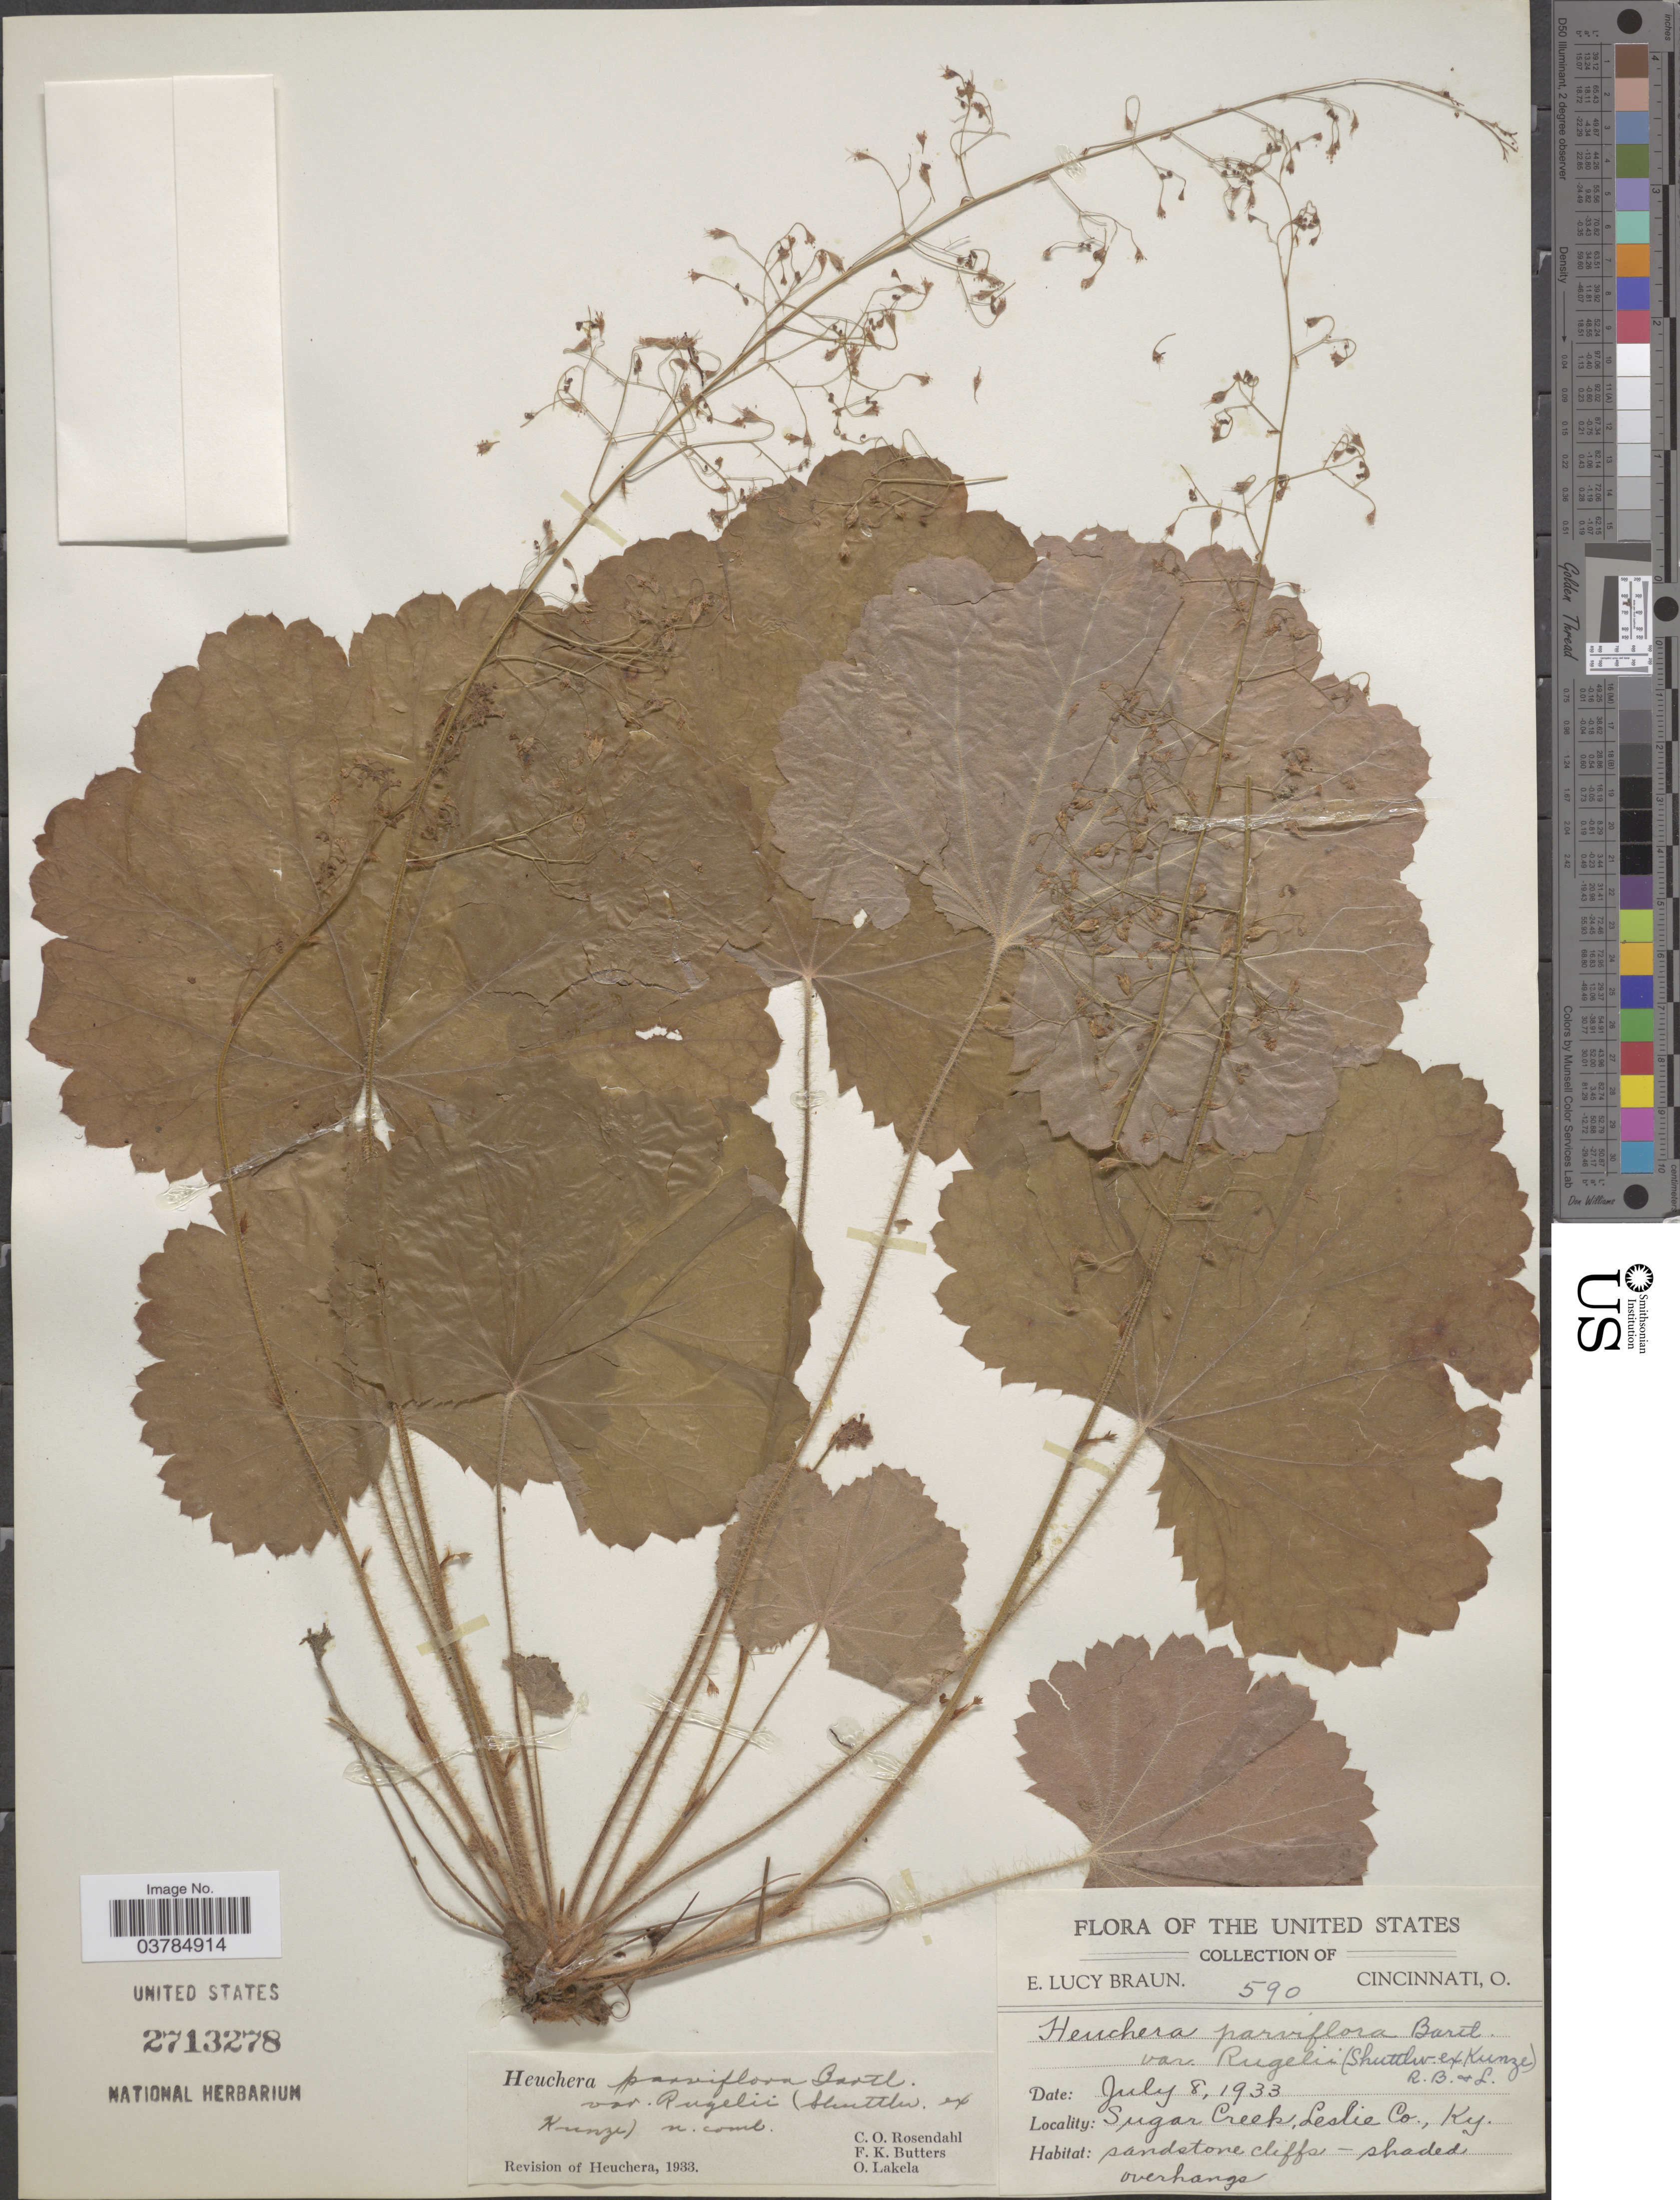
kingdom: Plantae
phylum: Tracheophyta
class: Magnoliopsida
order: Saxifragales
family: Saxifragaceae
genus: Heuchera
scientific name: Heuchera parviflora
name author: Bartl.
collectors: E. L. Braun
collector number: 590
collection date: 1933-07-08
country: United States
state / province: Kentucky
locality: Sugar Creek, Leslie Co.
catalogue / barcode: US 2713278